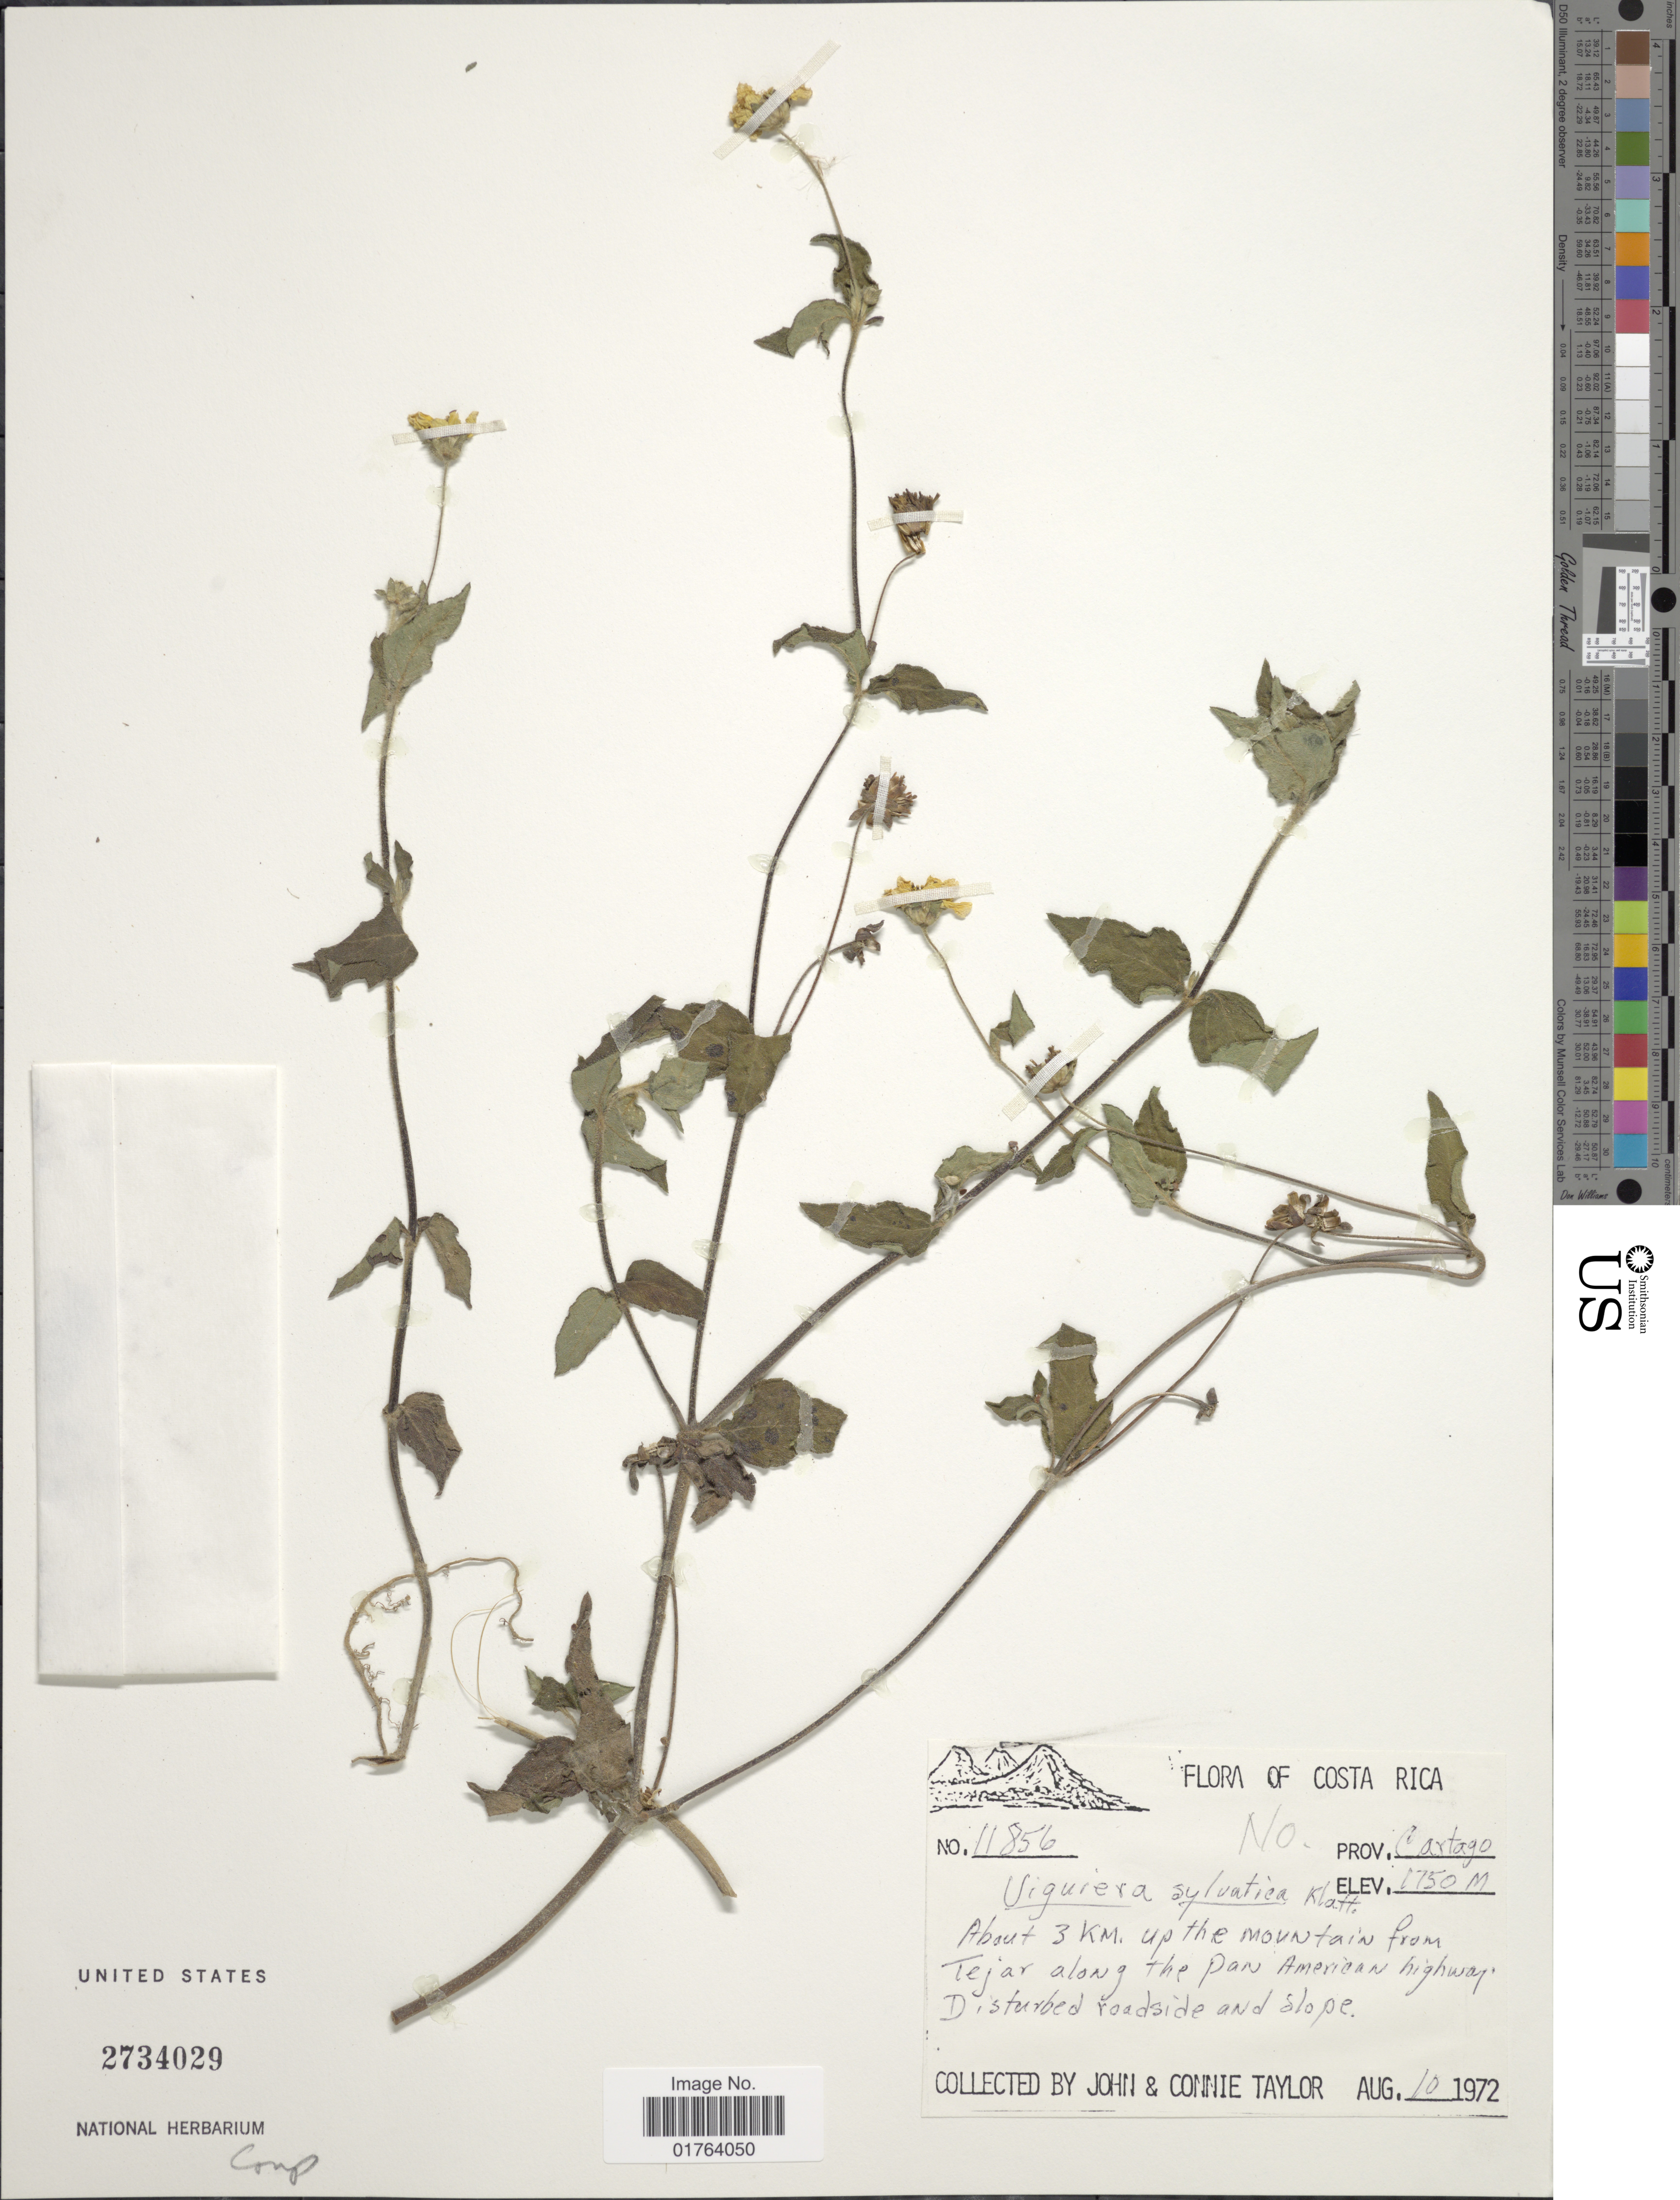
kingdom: Plantae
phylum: Tracheophyta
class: Magnoliopsida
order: Asterales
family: Asteraceae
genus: Wedelia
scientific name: Wedelia longipes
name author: Urb.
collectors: J. Taylor & C. Taylor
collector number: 11856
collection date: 1972-08-10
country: Costa Rica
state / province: Cartago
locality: About 3 km. up the mountain from Tejar along the Pan American Highway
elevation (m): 1750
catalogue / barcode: US 2734029